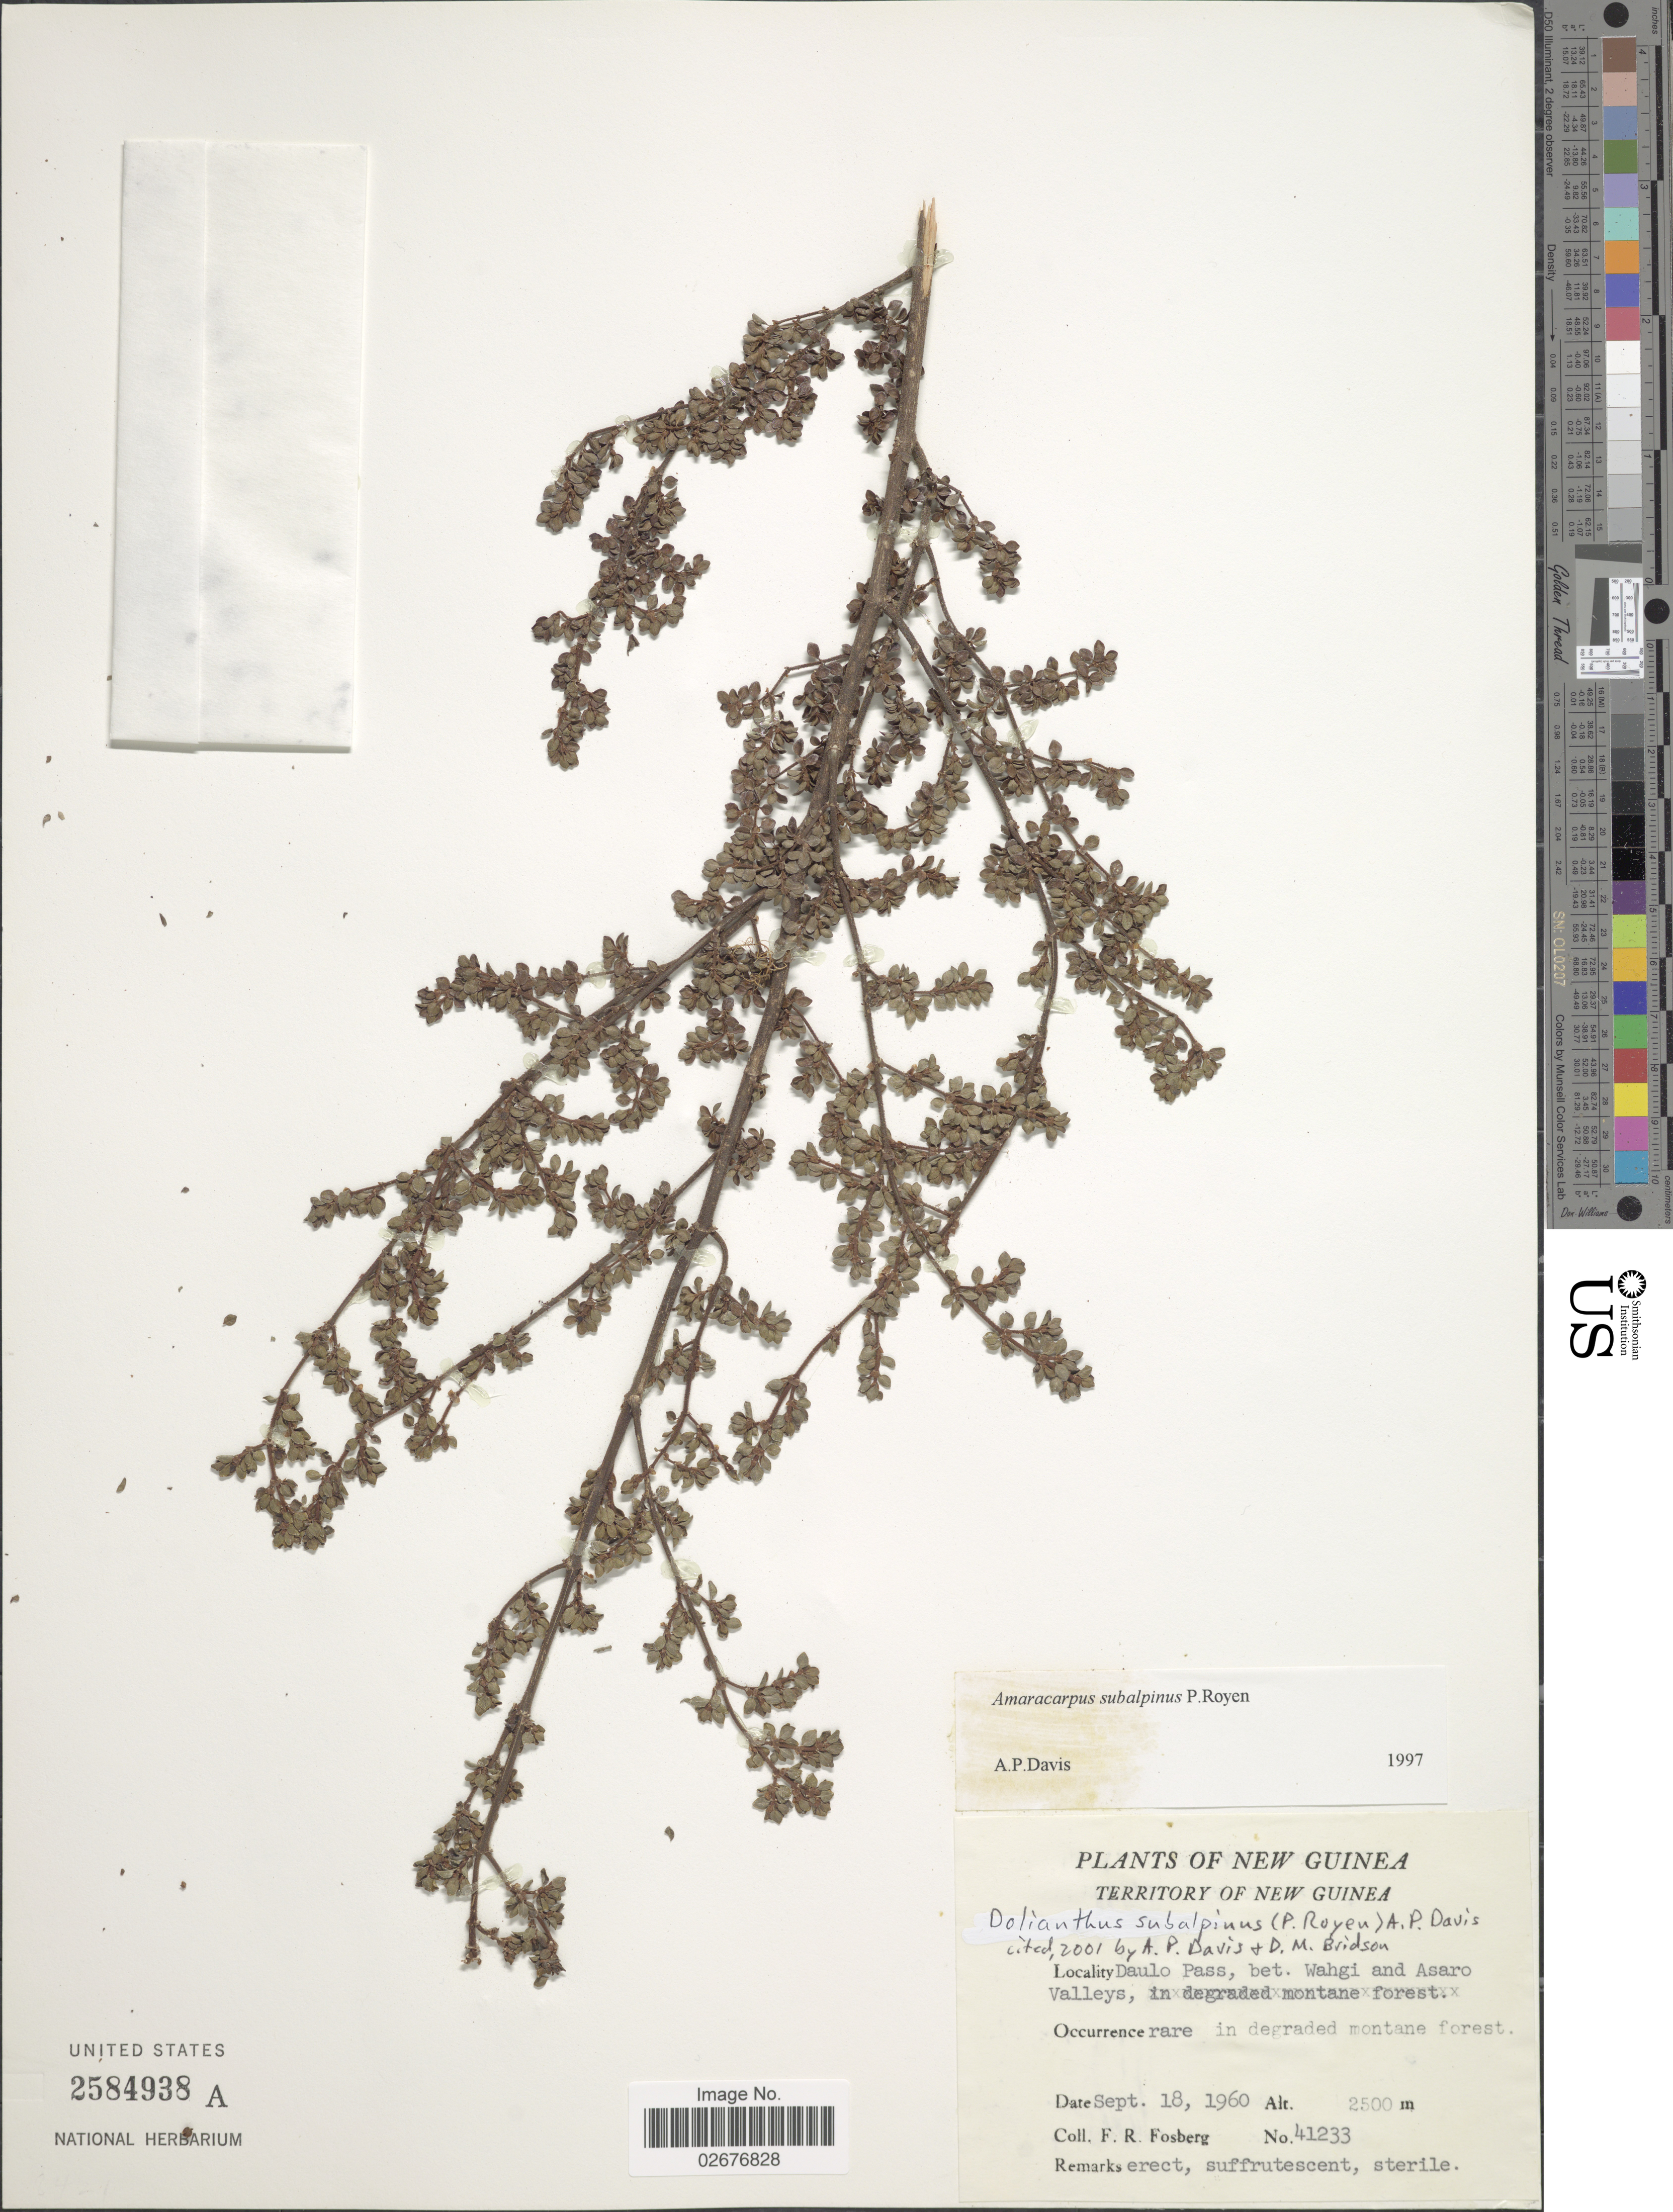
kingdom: Plantae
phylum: Tracheophyta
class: Magnoliopsida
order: Gentianales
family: Rubiaceae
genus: Dolianthus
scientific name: Dolianthus subalpinus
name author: (P. Royen) A.P. Davis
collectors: F. R. Fosberg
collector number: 41233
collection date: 1960-09-18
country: Papua New Guinea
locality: New Guinea, Territory of New Guinea, Daulo Pas, bet. Wahgi and Asaro Valleys, in degraded montane forest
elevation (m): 2500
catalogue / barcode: US 2584938A